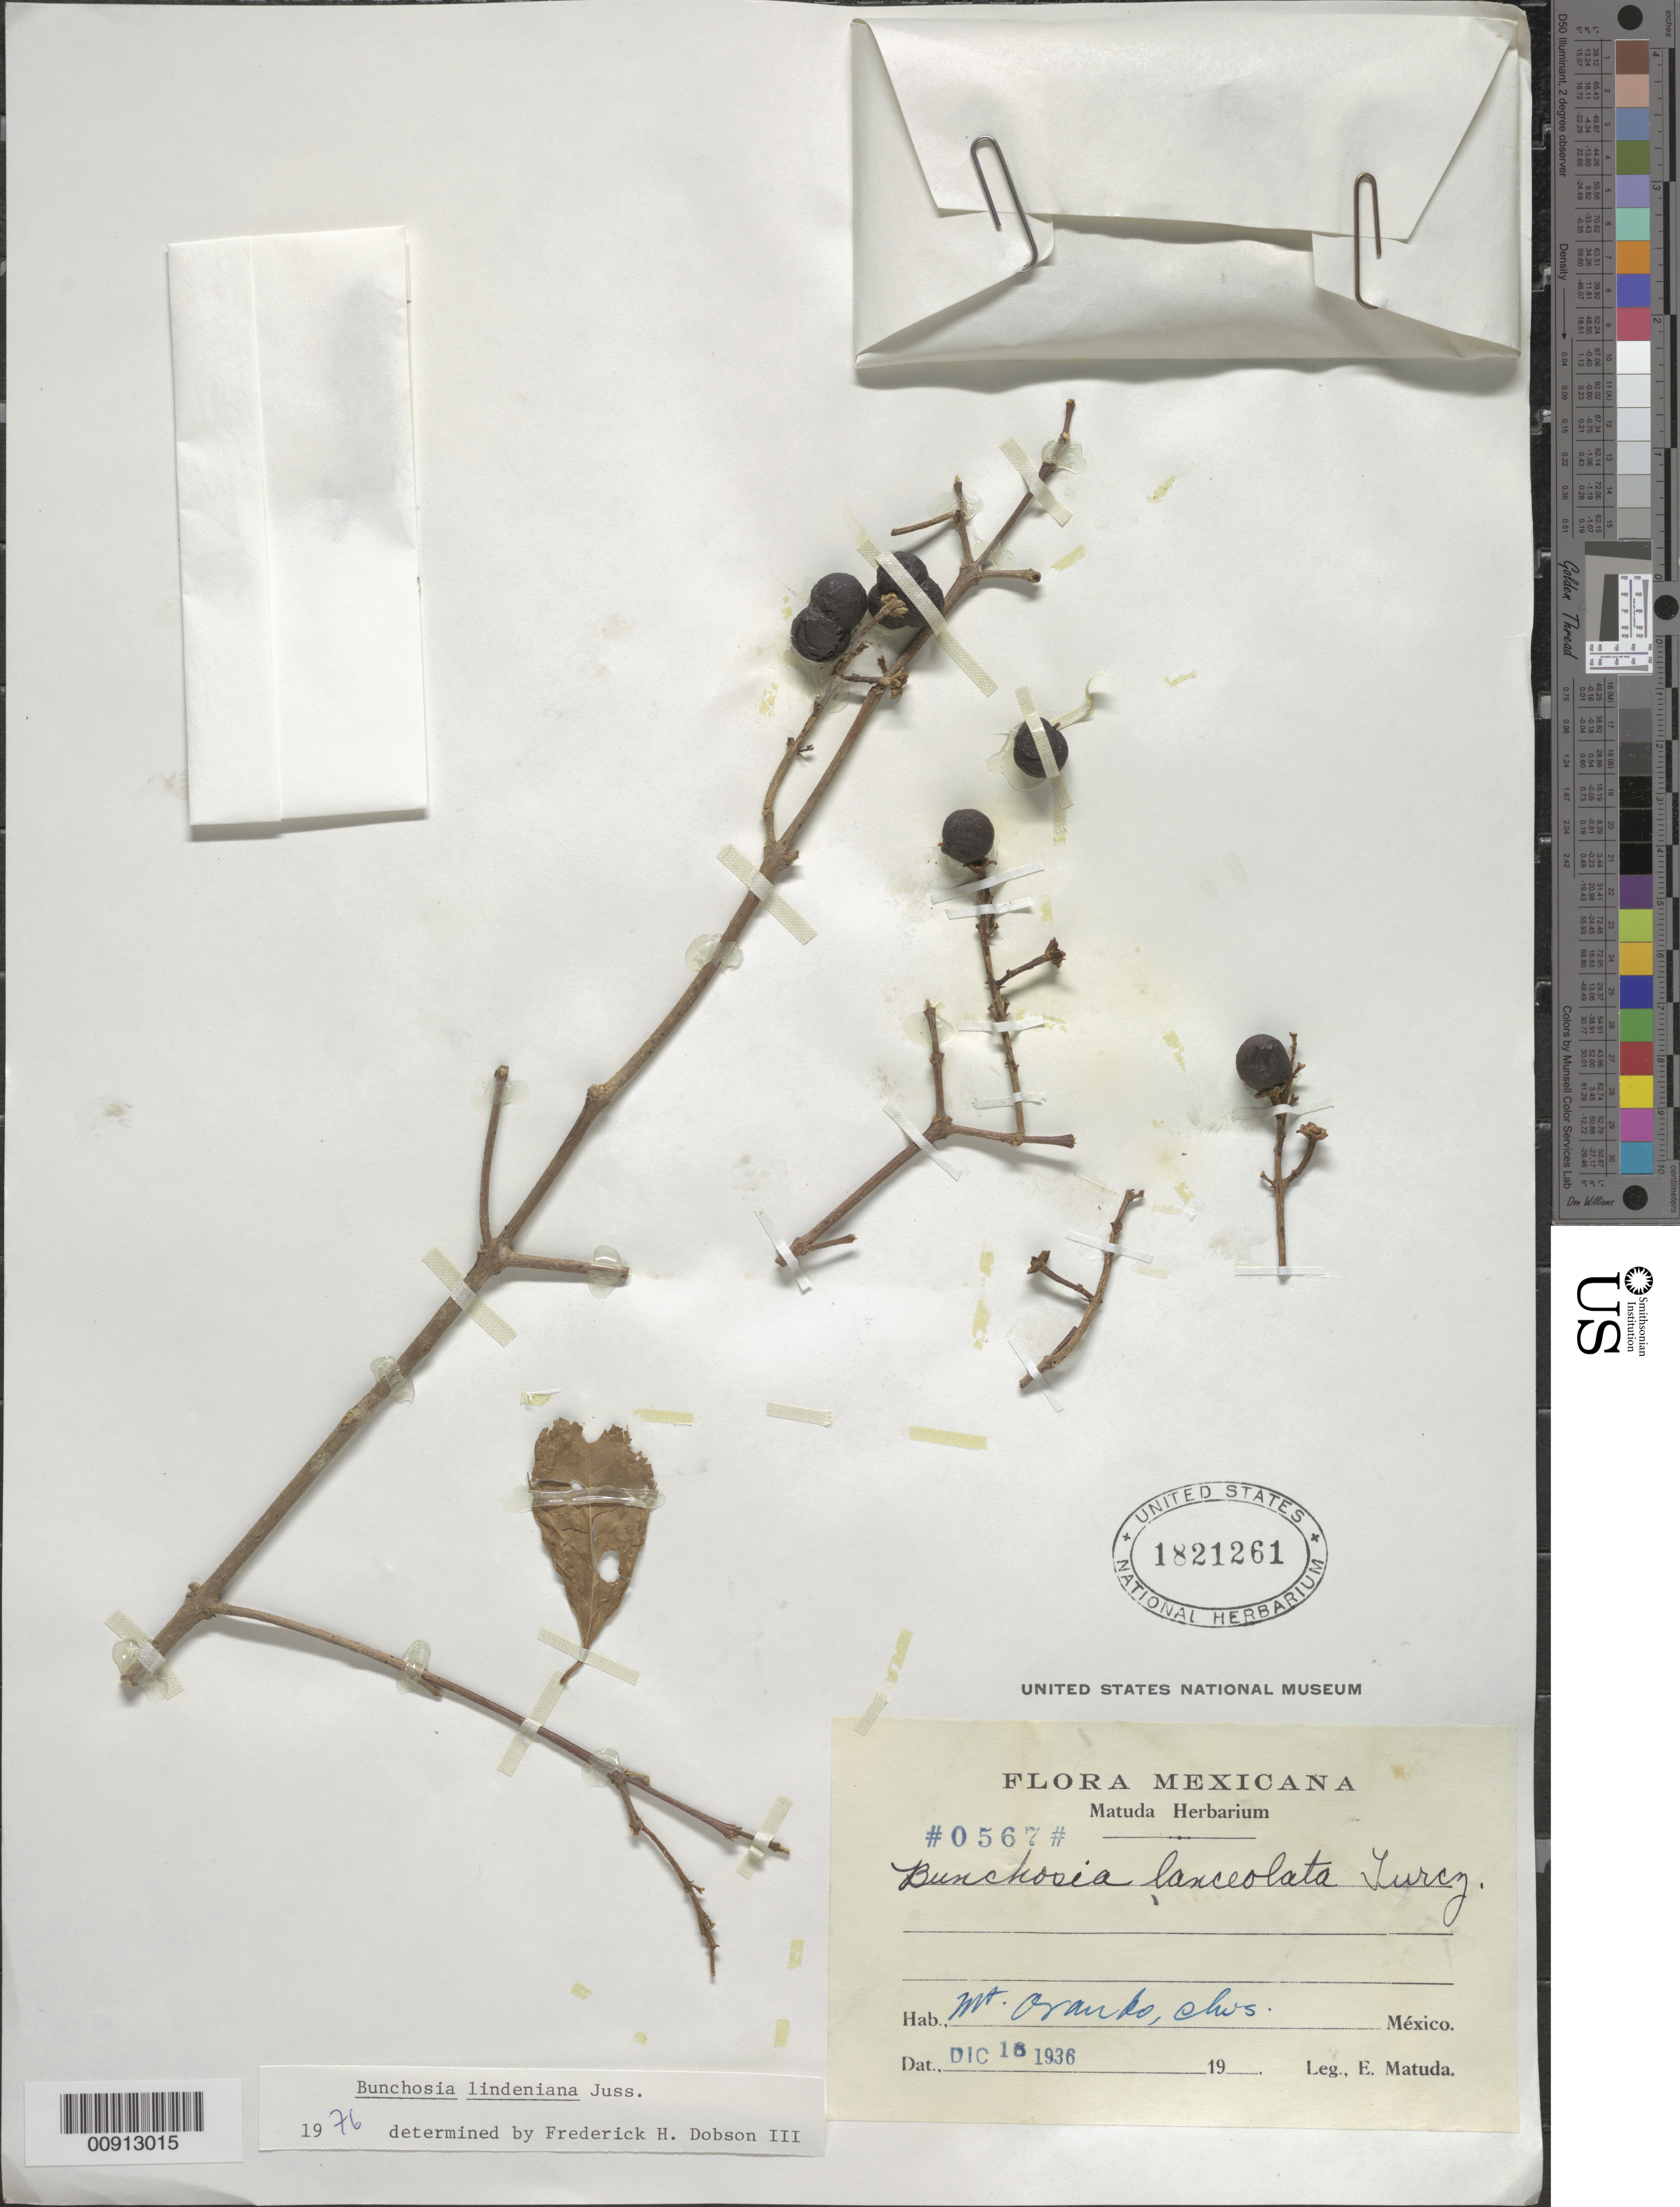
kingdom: Plantae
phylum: Tracheophyta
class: Magnoliopsida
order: Malpighiales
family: Malpighiaceae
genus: Bunchosia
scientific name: Bunchosia lindeniana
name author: A. Juss.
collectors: E. Matuda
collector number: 0567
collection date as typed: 16 Dec 1936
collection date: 1936-12-16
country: Mexico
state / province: Chiapas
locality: Mt. Ovando, Chiapas.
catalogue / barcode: US 1821261